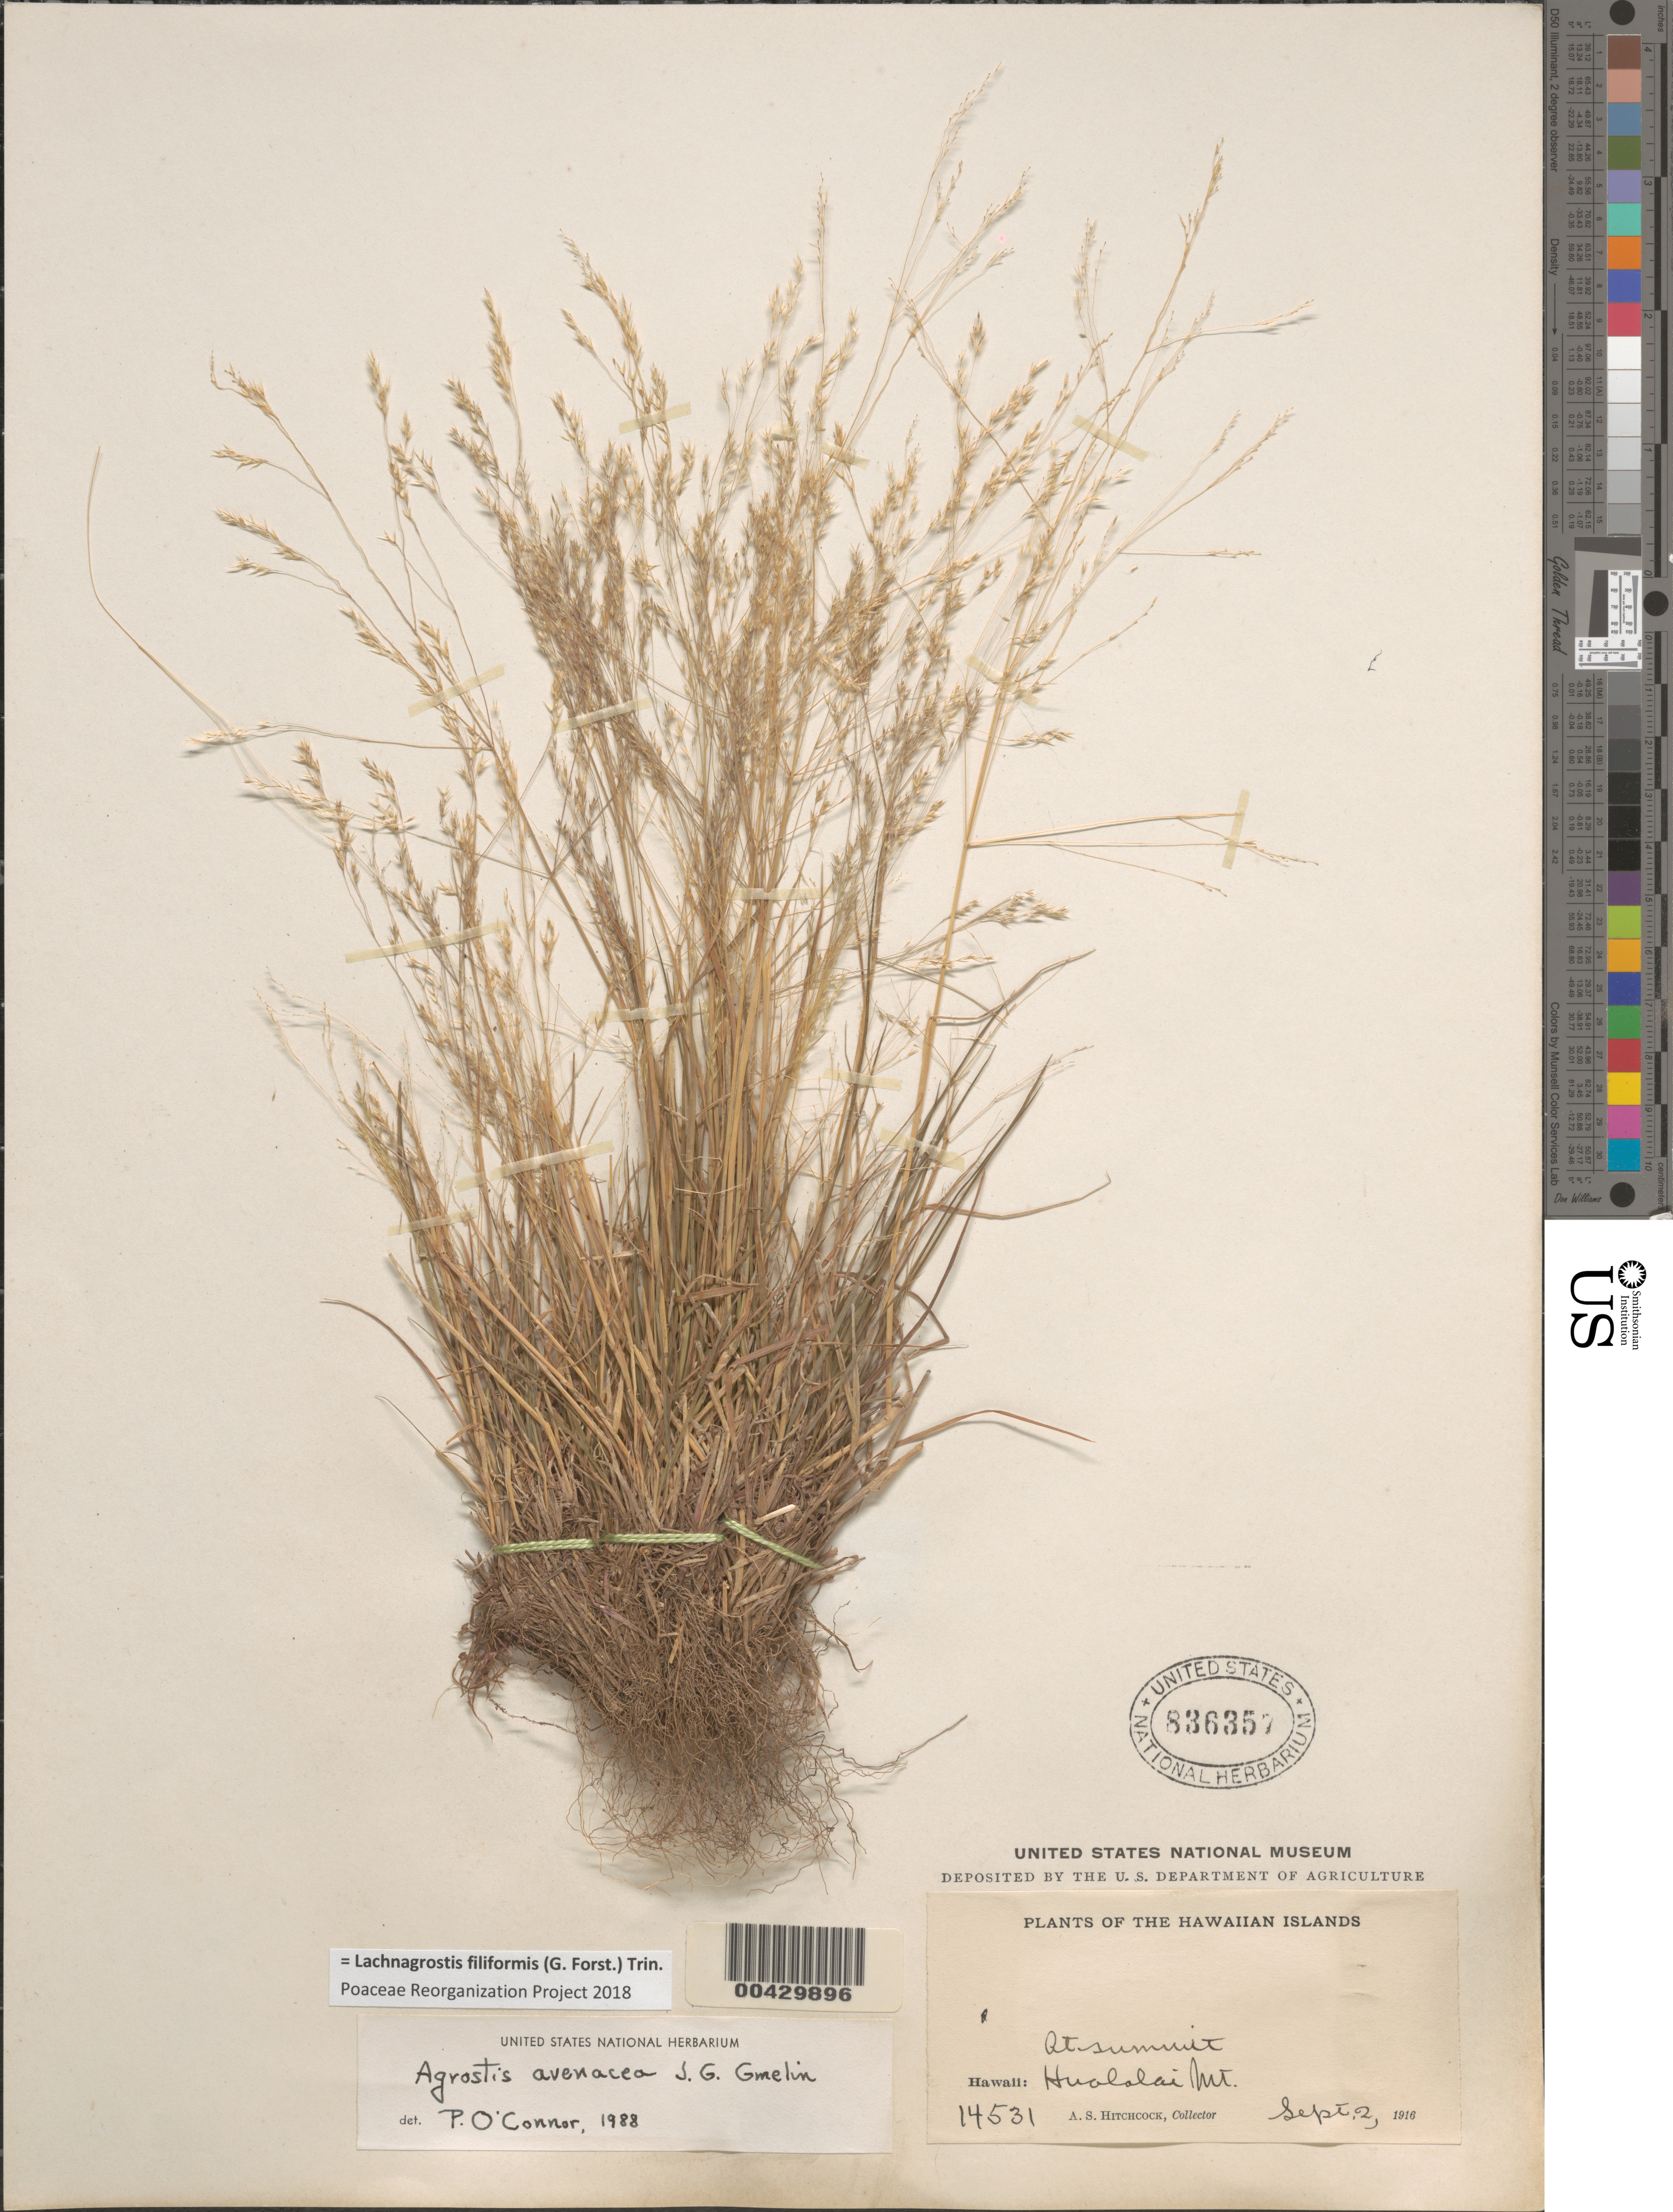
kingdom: Plantae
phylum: Tracheophyta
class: Liliopsida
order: Poales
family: Poaceae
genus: Lachnagrostis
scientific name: Lachnagrostis filiformis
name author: (J.R. Forst.) Trin.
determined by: Poaceae Reorganization Project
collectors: A. S. Hitchcock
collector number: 14531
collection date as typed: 2 Sep 1916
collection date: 1916-09-02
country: United States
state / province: Hawaii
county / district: Hawaii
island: Hawaii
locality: Hualalai Mountain, at summit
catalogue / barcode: US 836357